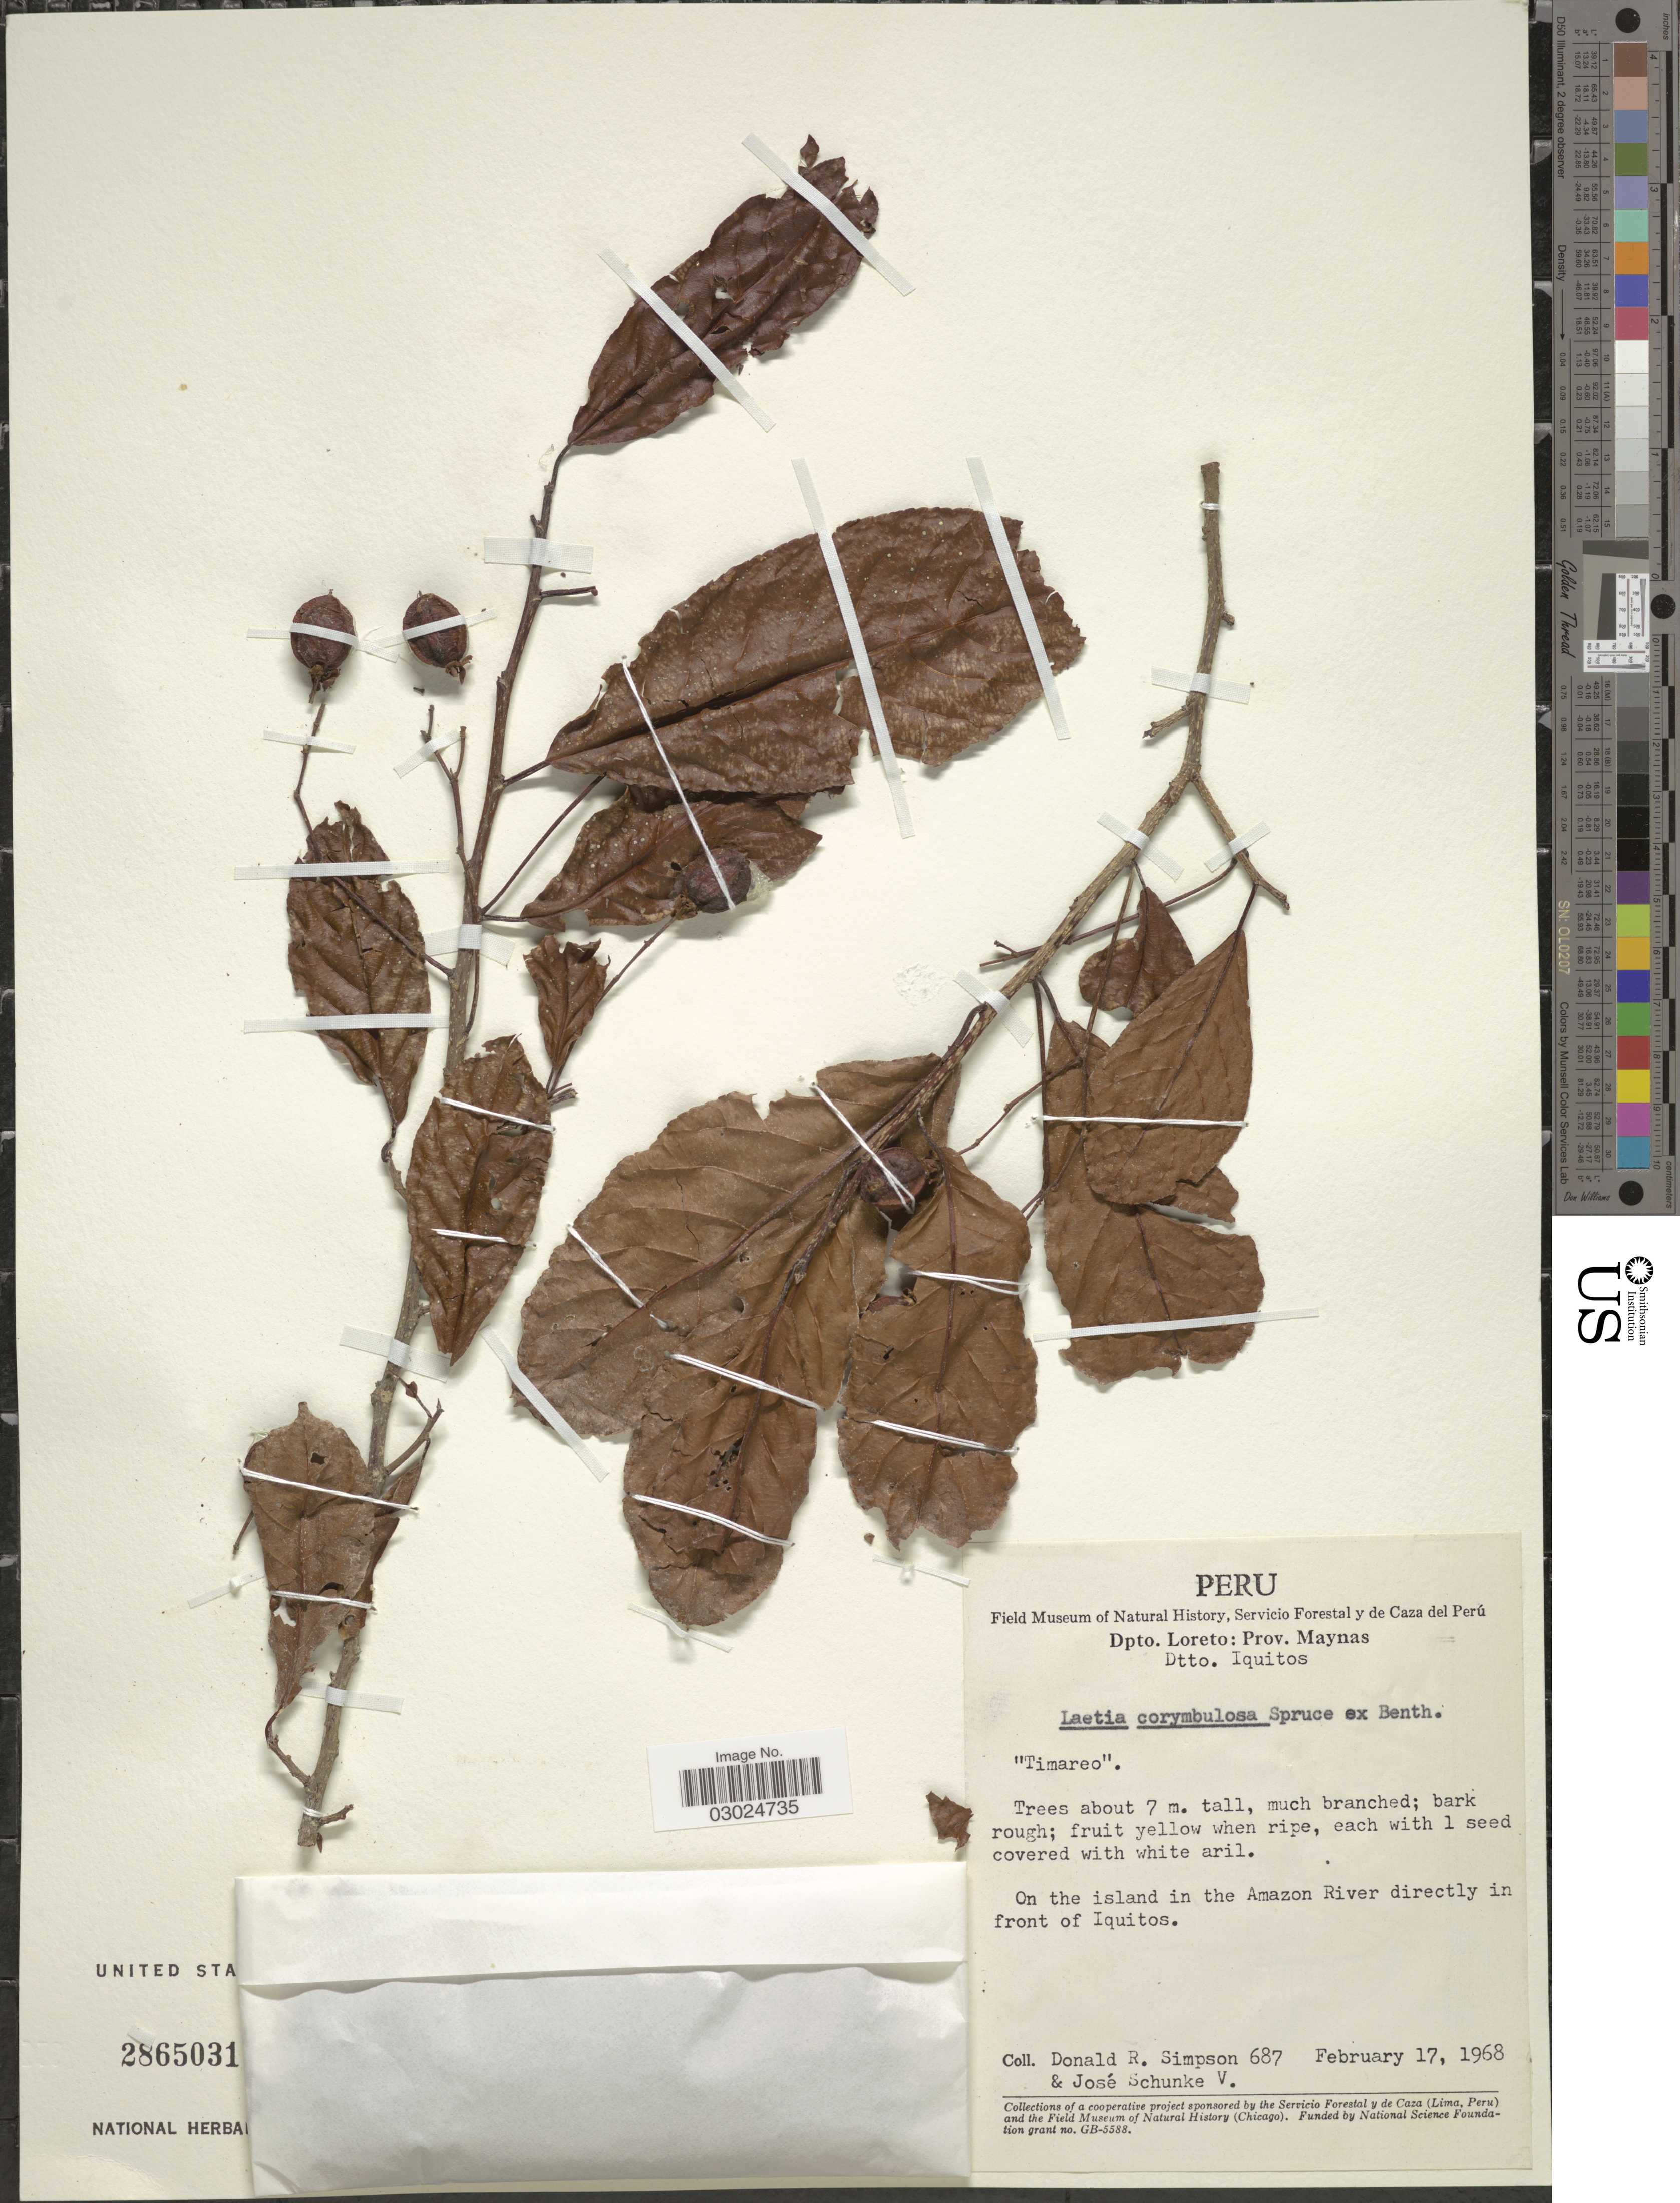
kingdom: Plantae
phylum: Tracheophyta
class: Magnoliopsida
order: Malpighiales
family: Salicaceae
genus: Laetia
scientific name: Laetia corymbulosa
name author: Spruce ex Benth.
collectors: D. R. Simpson & J. Schunke Vigo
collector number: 687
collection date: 1968-02-17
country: Peru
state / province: Loreto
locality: Dpto. Loreto: Prov. Maynas, Dtto. Iquitos. On the island in the Amazon River directly in front of Iquitos.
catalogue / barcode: US 2865031